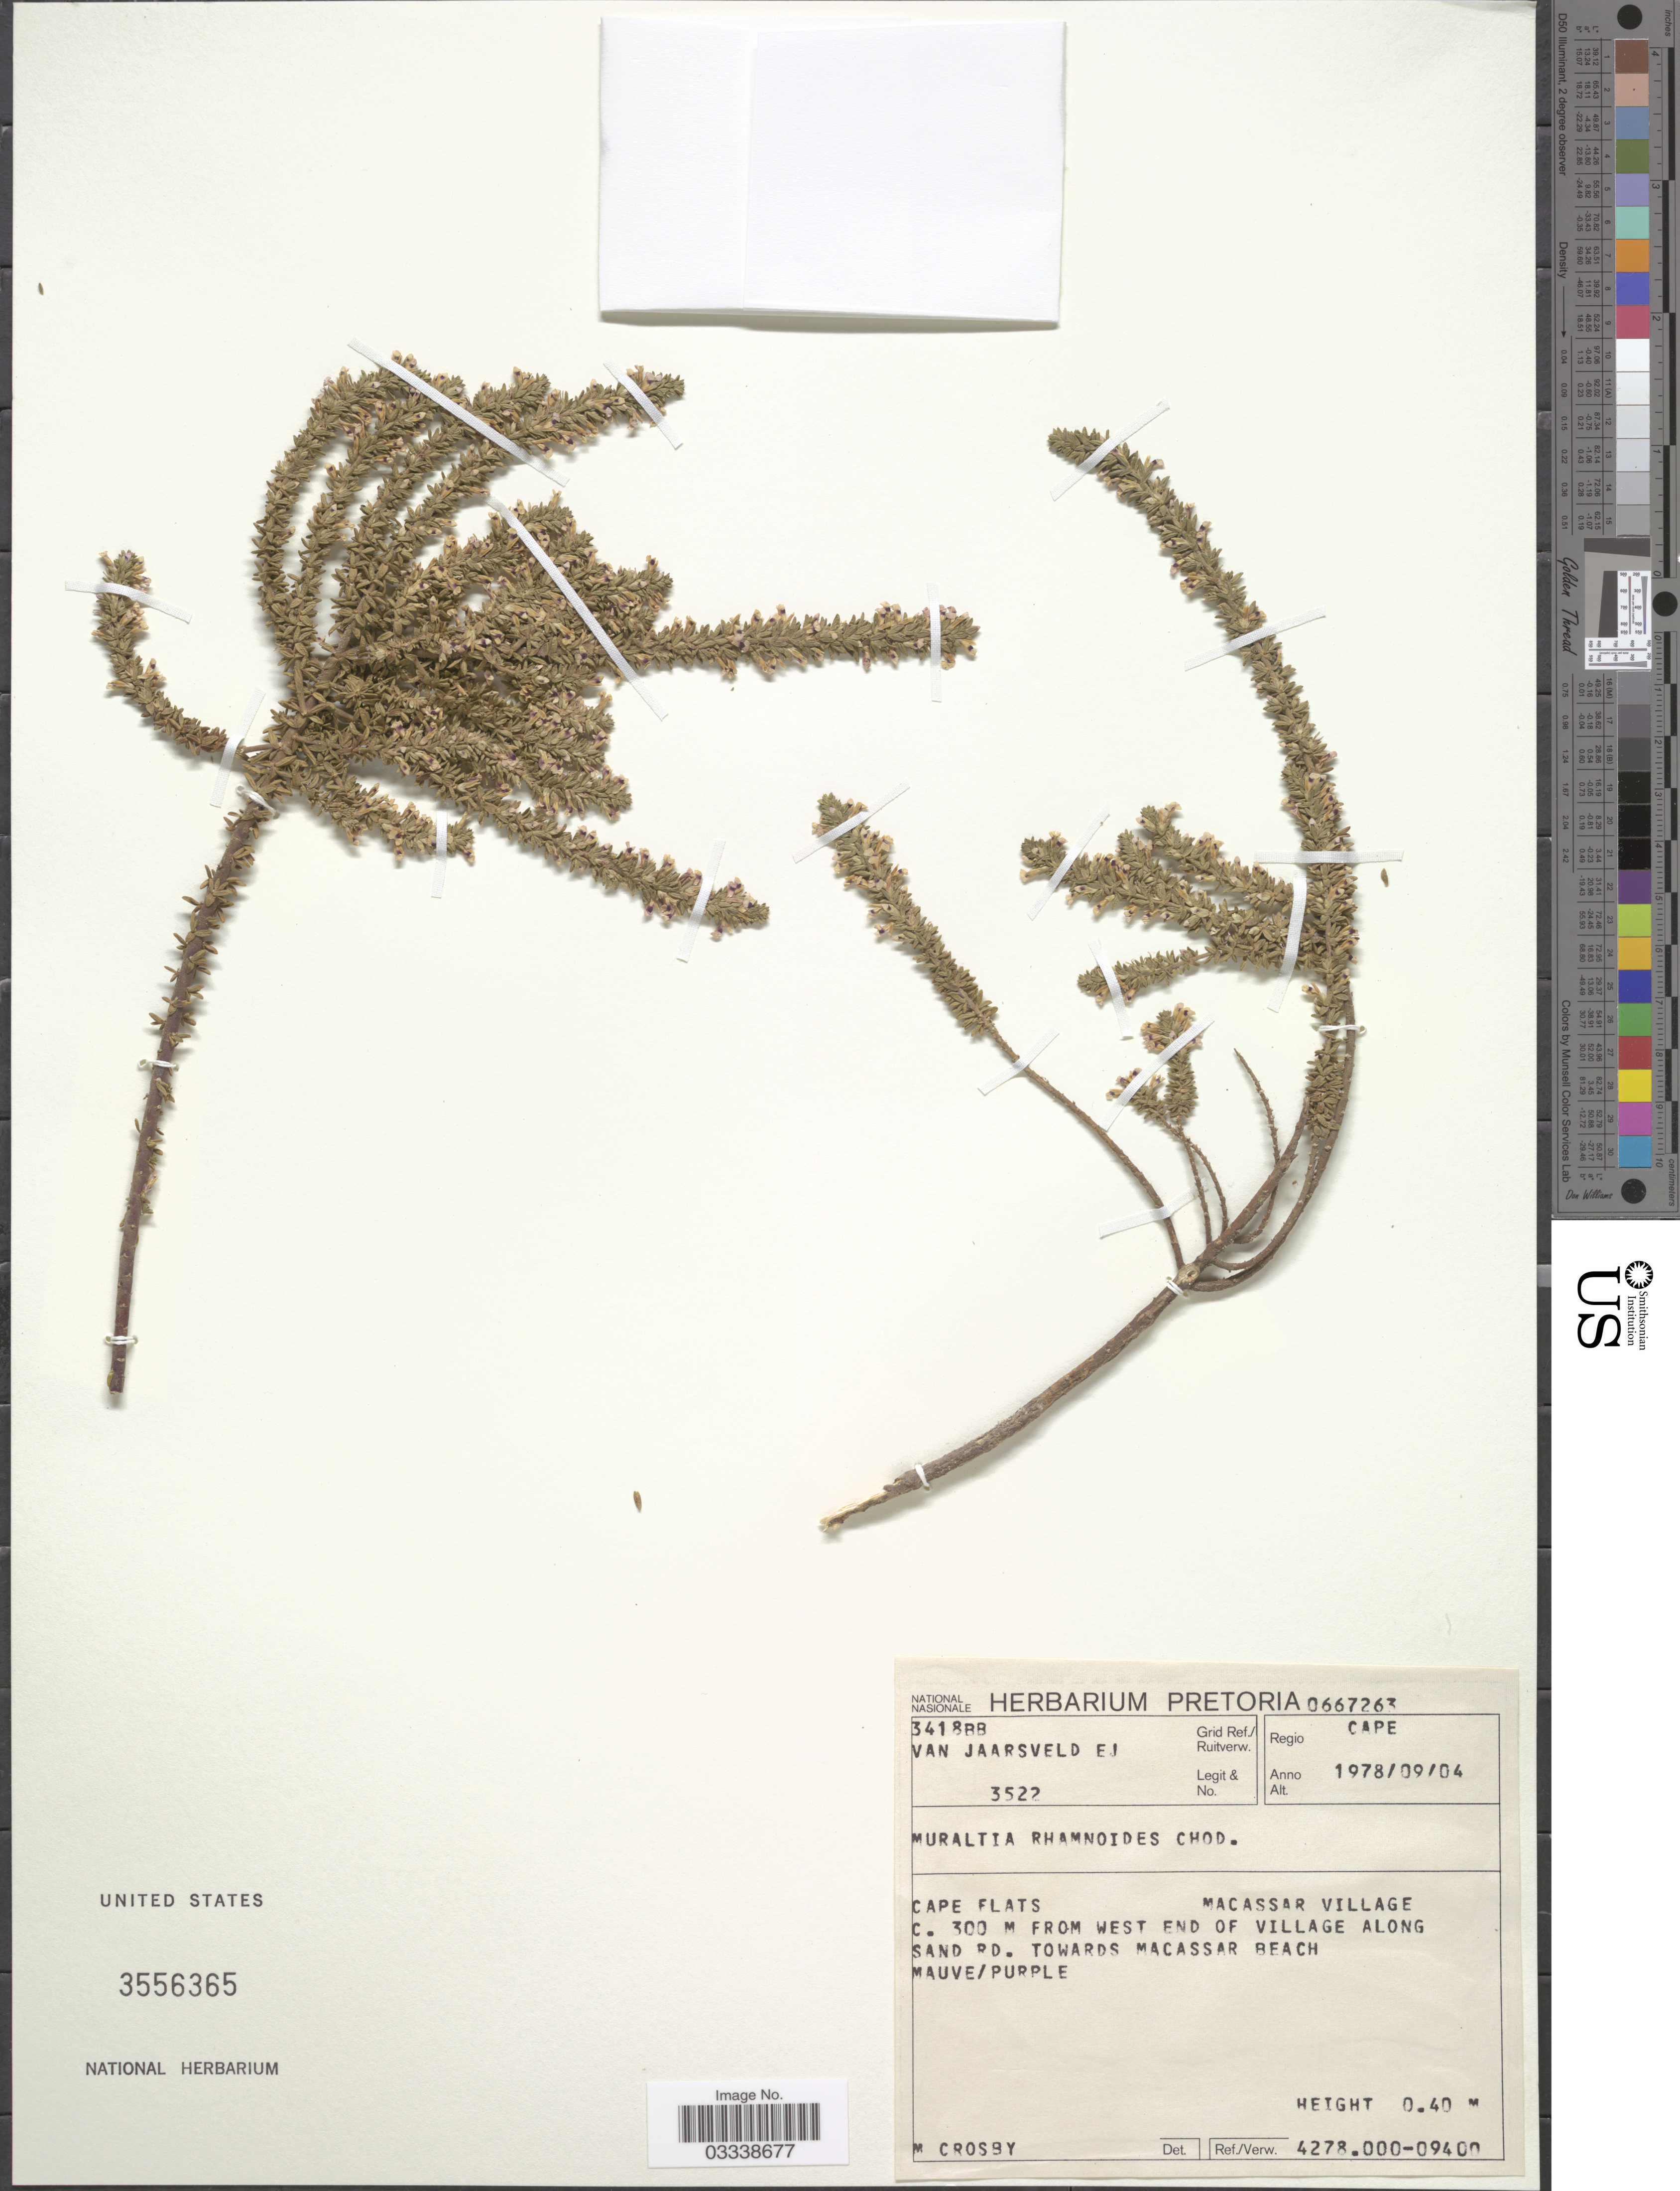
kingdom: Plantae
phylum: Tracheophyta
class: Magnoliopsida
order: Fabales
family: Polygalaceae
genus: Muraltia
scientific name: Muraltia rhamnoides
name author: Chodat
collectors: E. van Jaarsveld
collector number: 3522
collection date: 1978-09-04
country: South Africa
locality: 3418BB Grid. Ref./ Ruitverw. Regio Cape. Cape flats. Macassar Village c. 300 m west end of village along sand rd. towards Macassar Beach.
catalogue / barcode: US 3556365